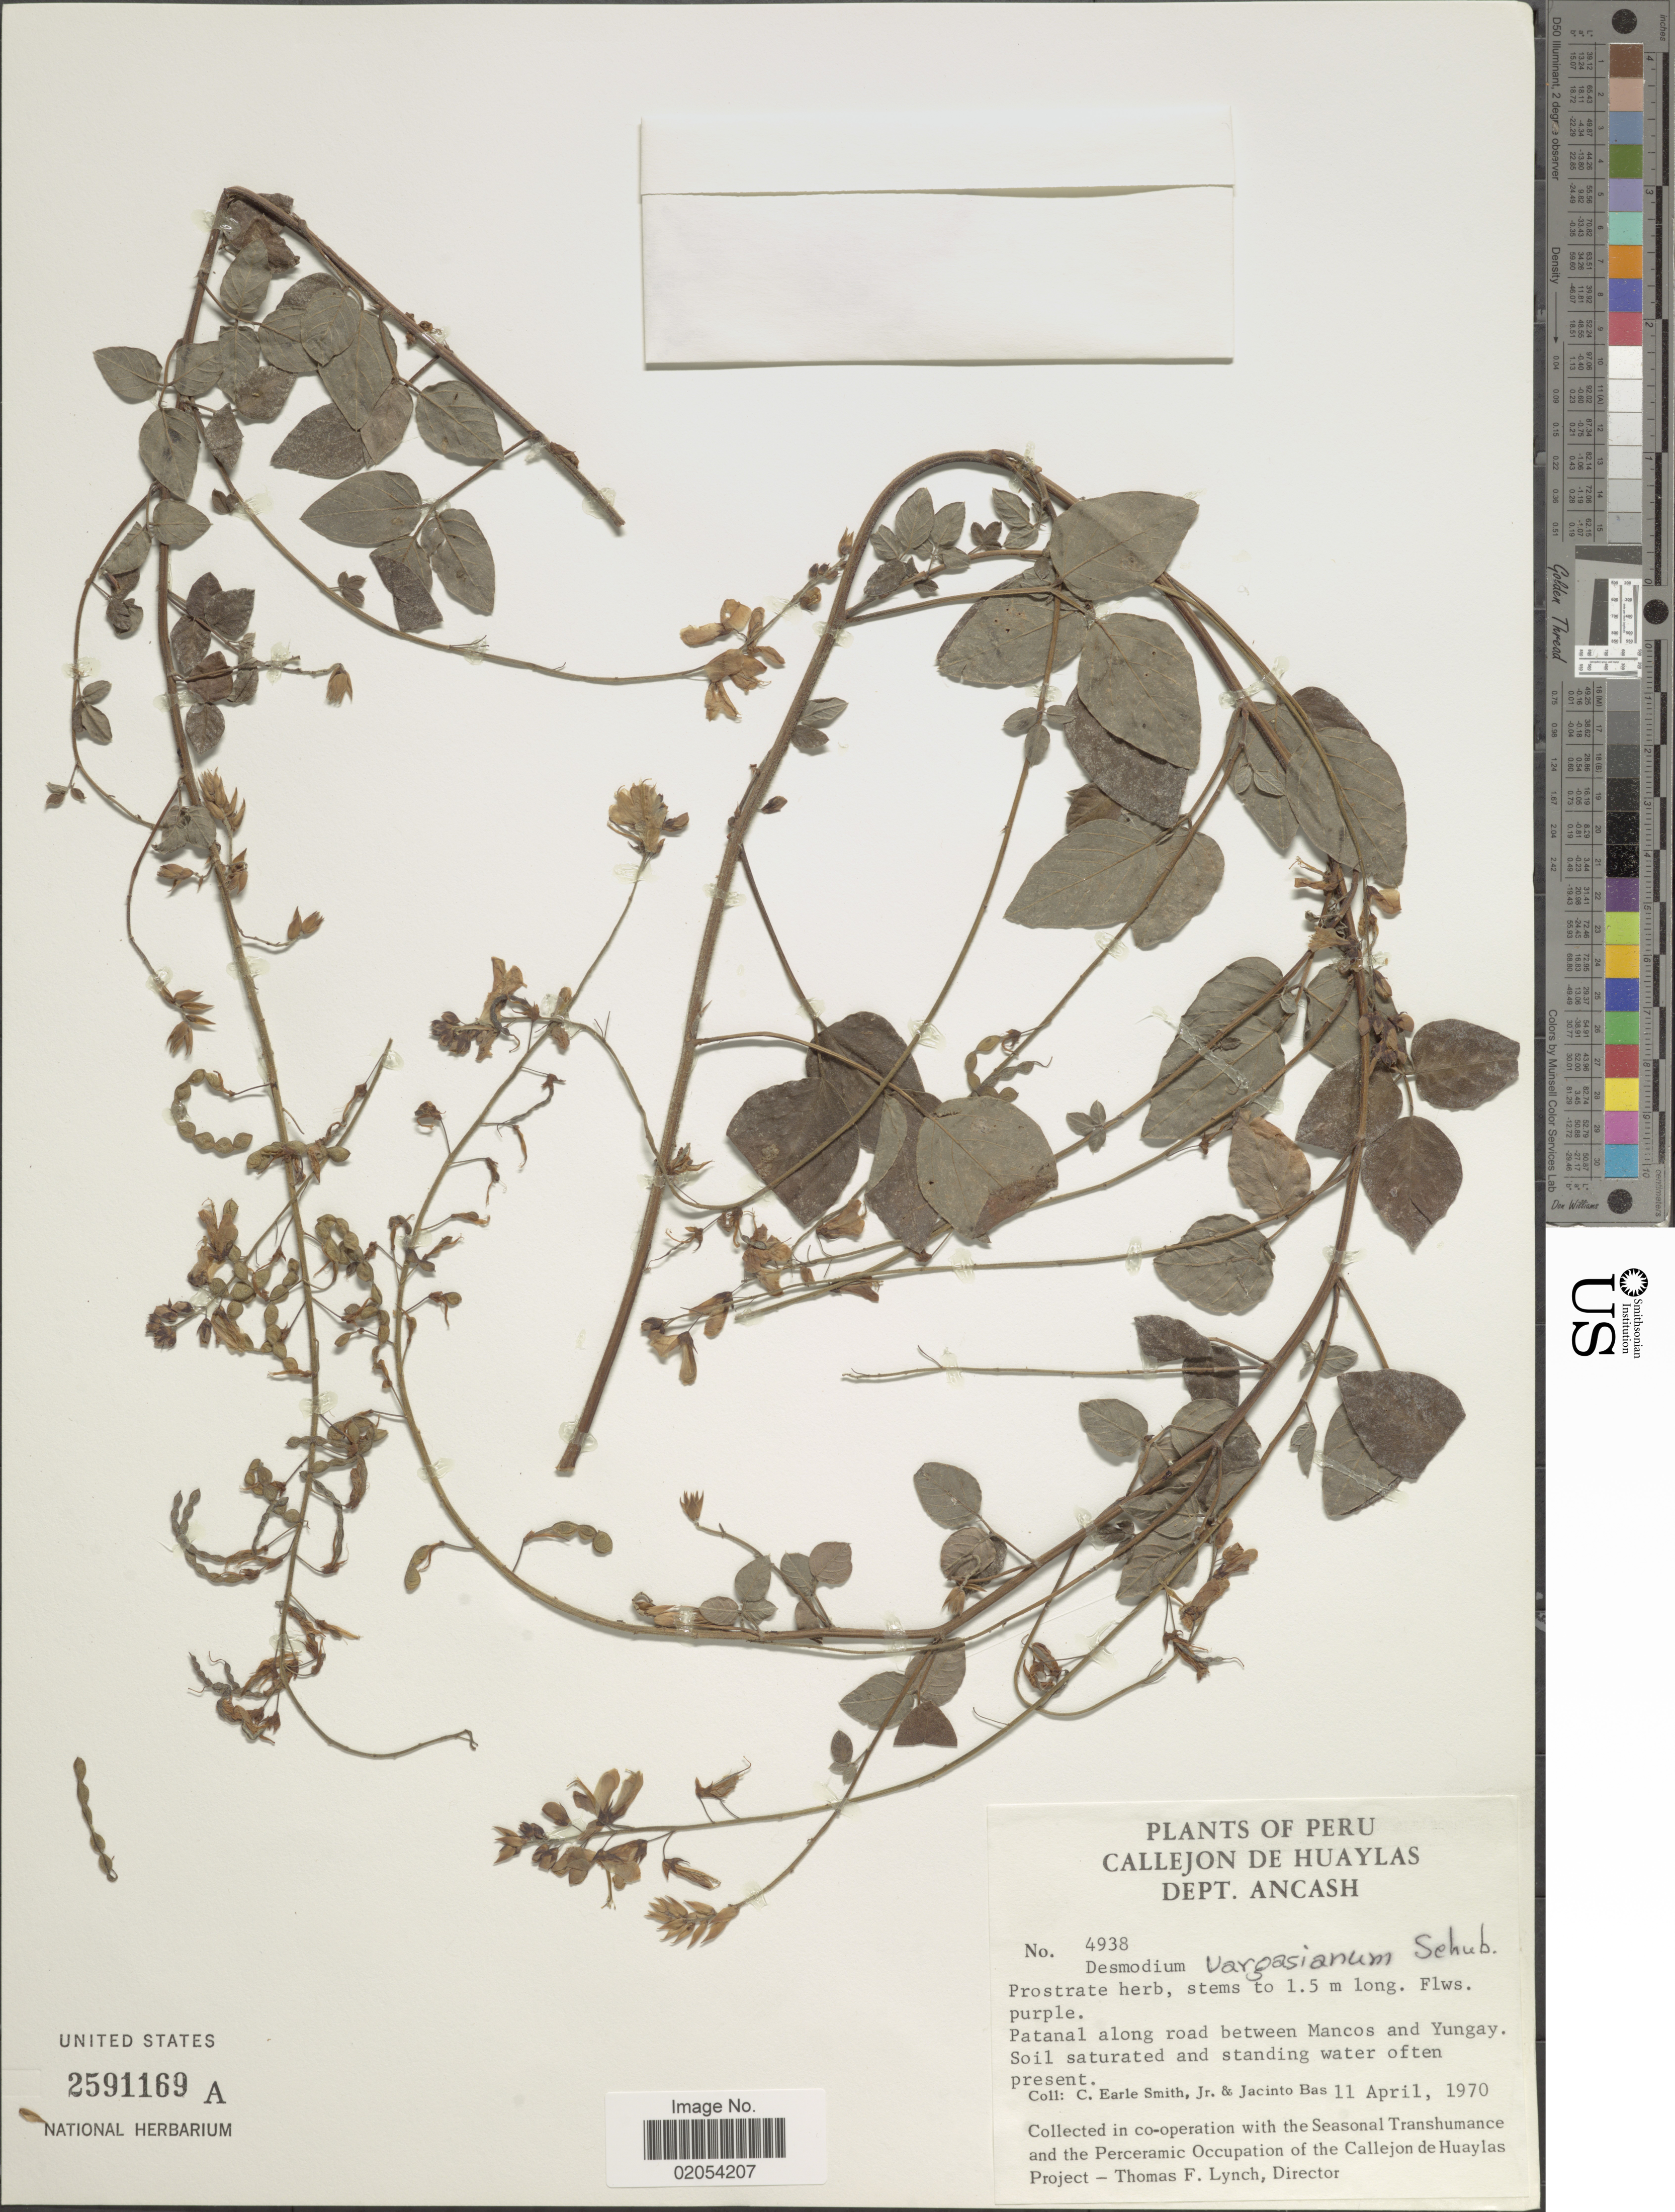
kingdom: Plantae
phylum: Tracheophyta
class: Magnoliopsida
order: Fabales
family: Fabaceae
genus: Desmodium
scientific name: Desmodium vargasianum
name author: B.G. Schub.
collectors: C. E. Smith Jr. & J. Bas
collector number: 4938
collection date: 1970-04-11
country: Peru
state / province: Ancash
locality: Peru, Callejon de Huaylas, Dept. Ancash. Patanal along rong between Mancos and Yungay.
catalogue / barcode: US 2591169A